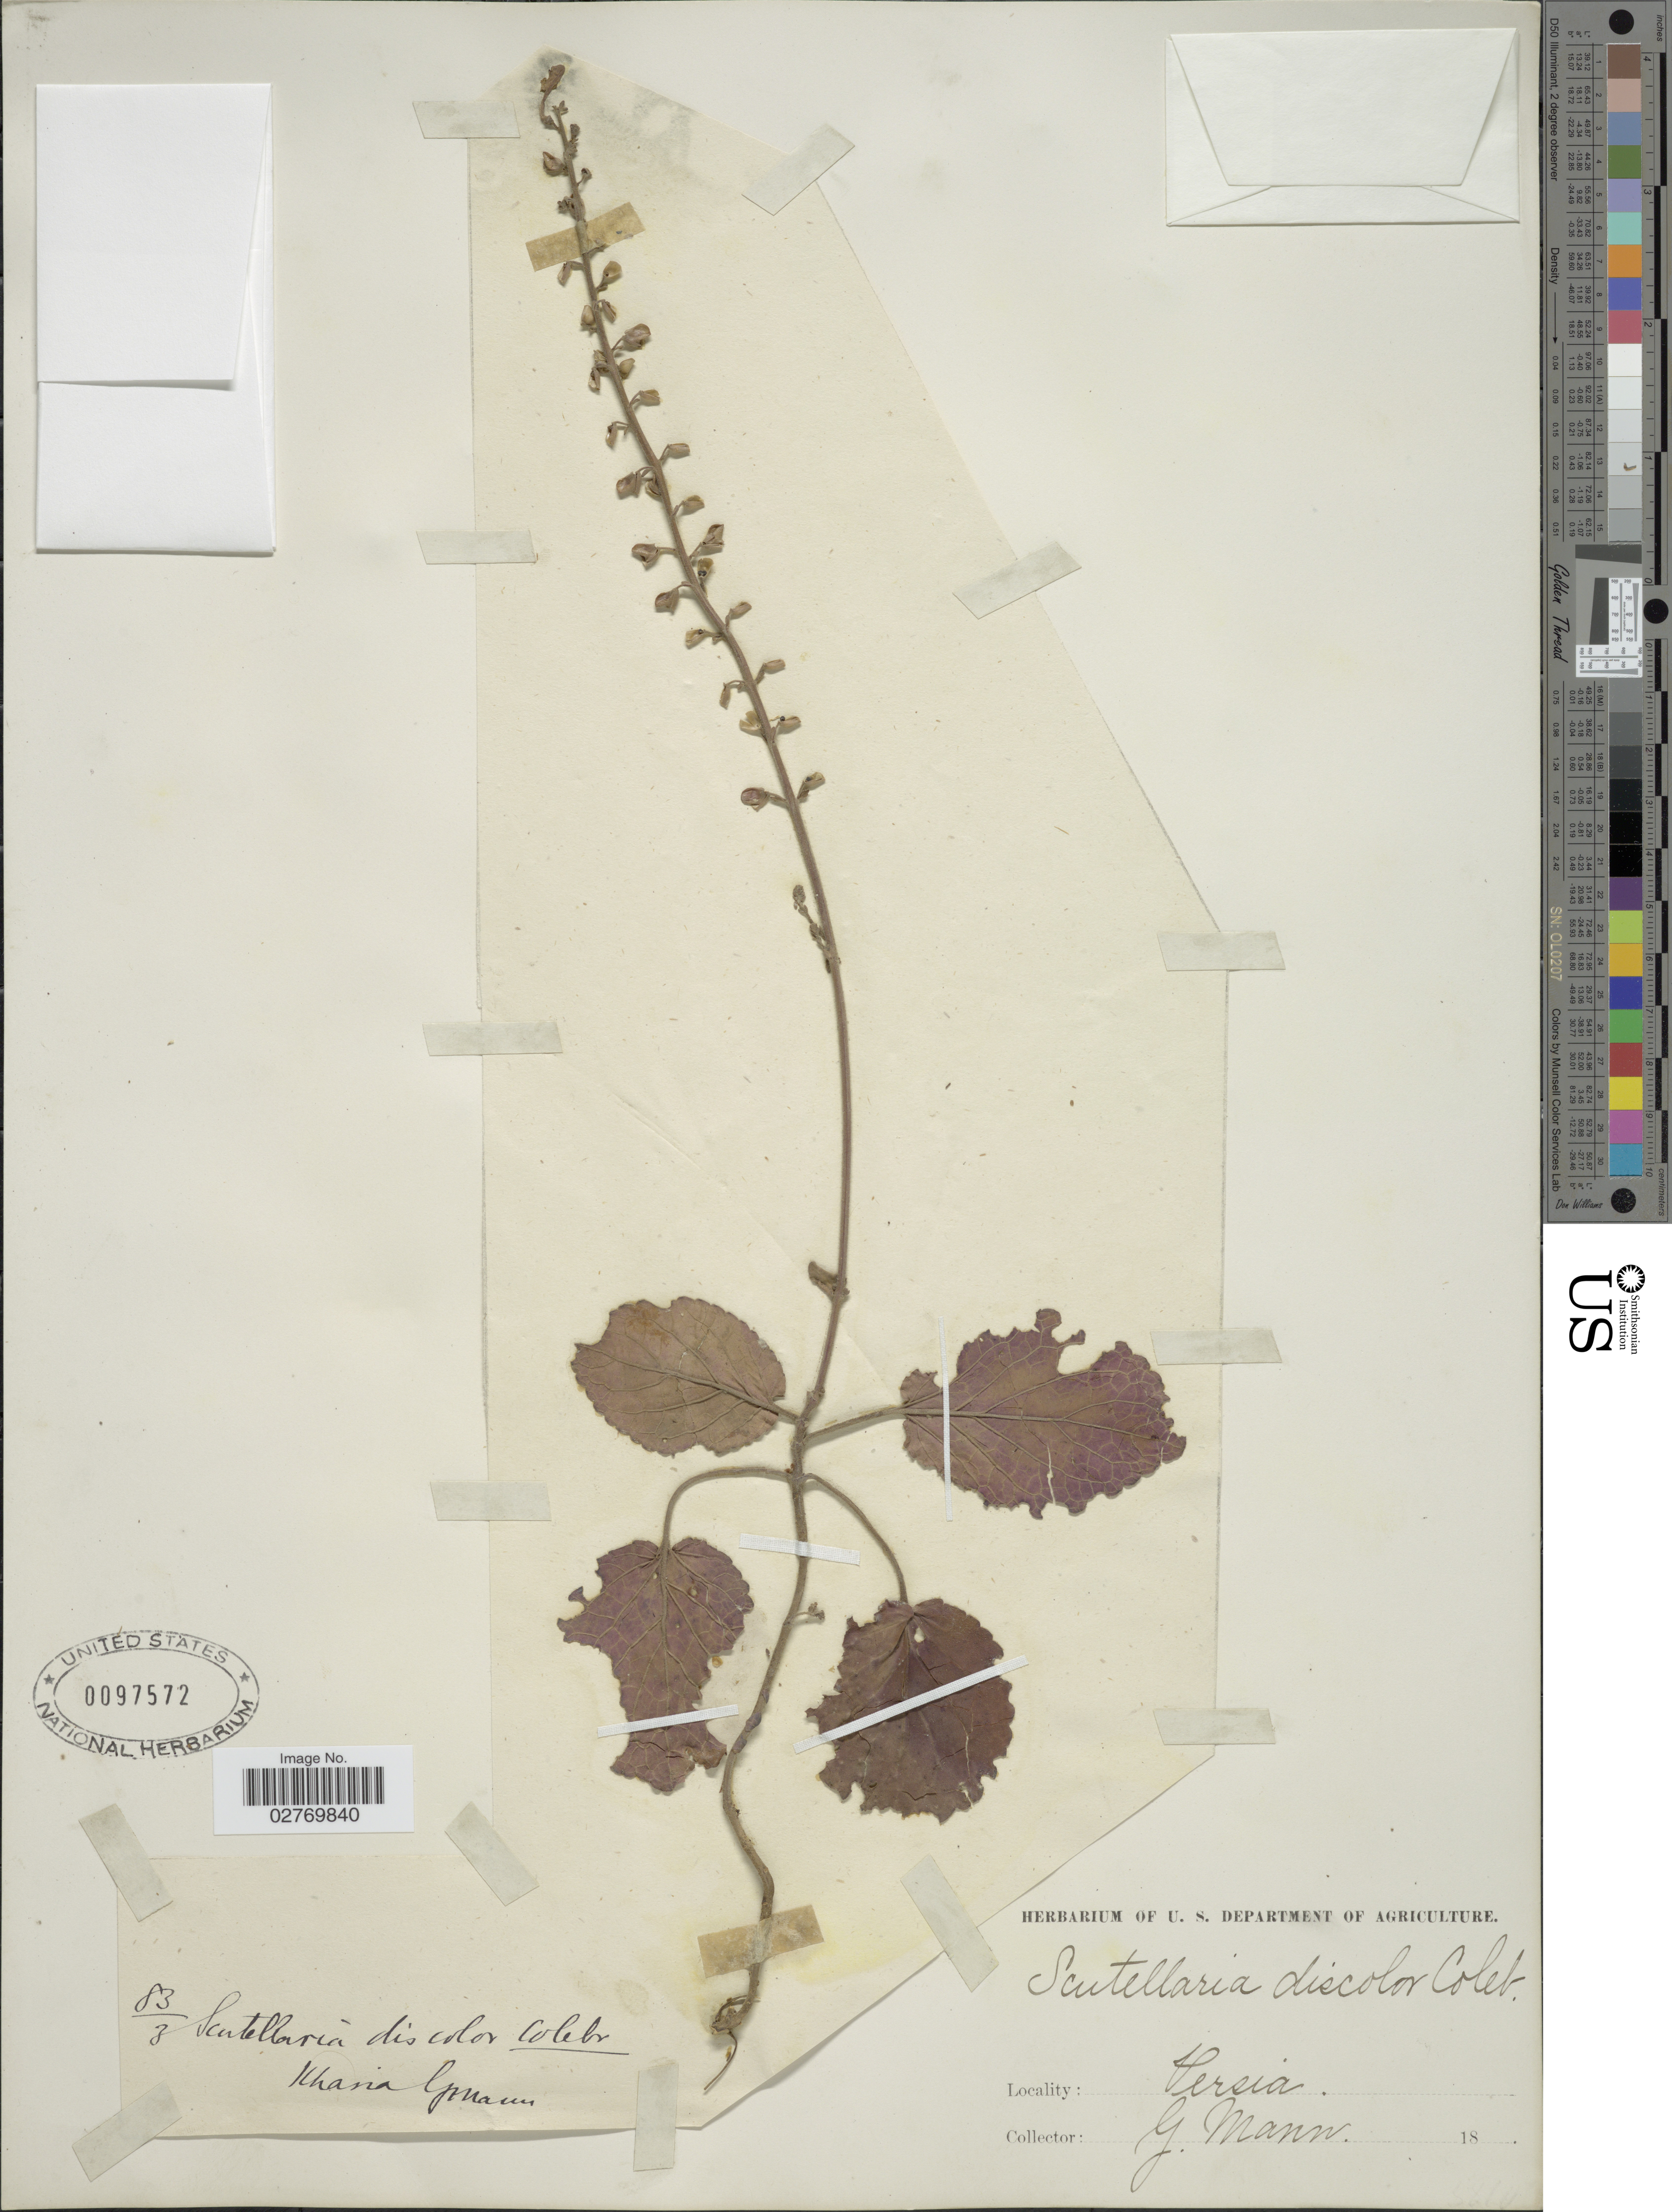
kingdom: Plantae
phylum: Tracheophyta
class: Magnoliopsida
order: Lamiales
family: Lamiaceae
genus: Scutellaria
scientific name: Scutellaria discolor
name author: Colebr.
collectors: G. Mann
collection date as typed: Transcribed d/m/y: /3/83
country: India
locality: Khasia. "Persia"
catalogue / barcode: US 97572